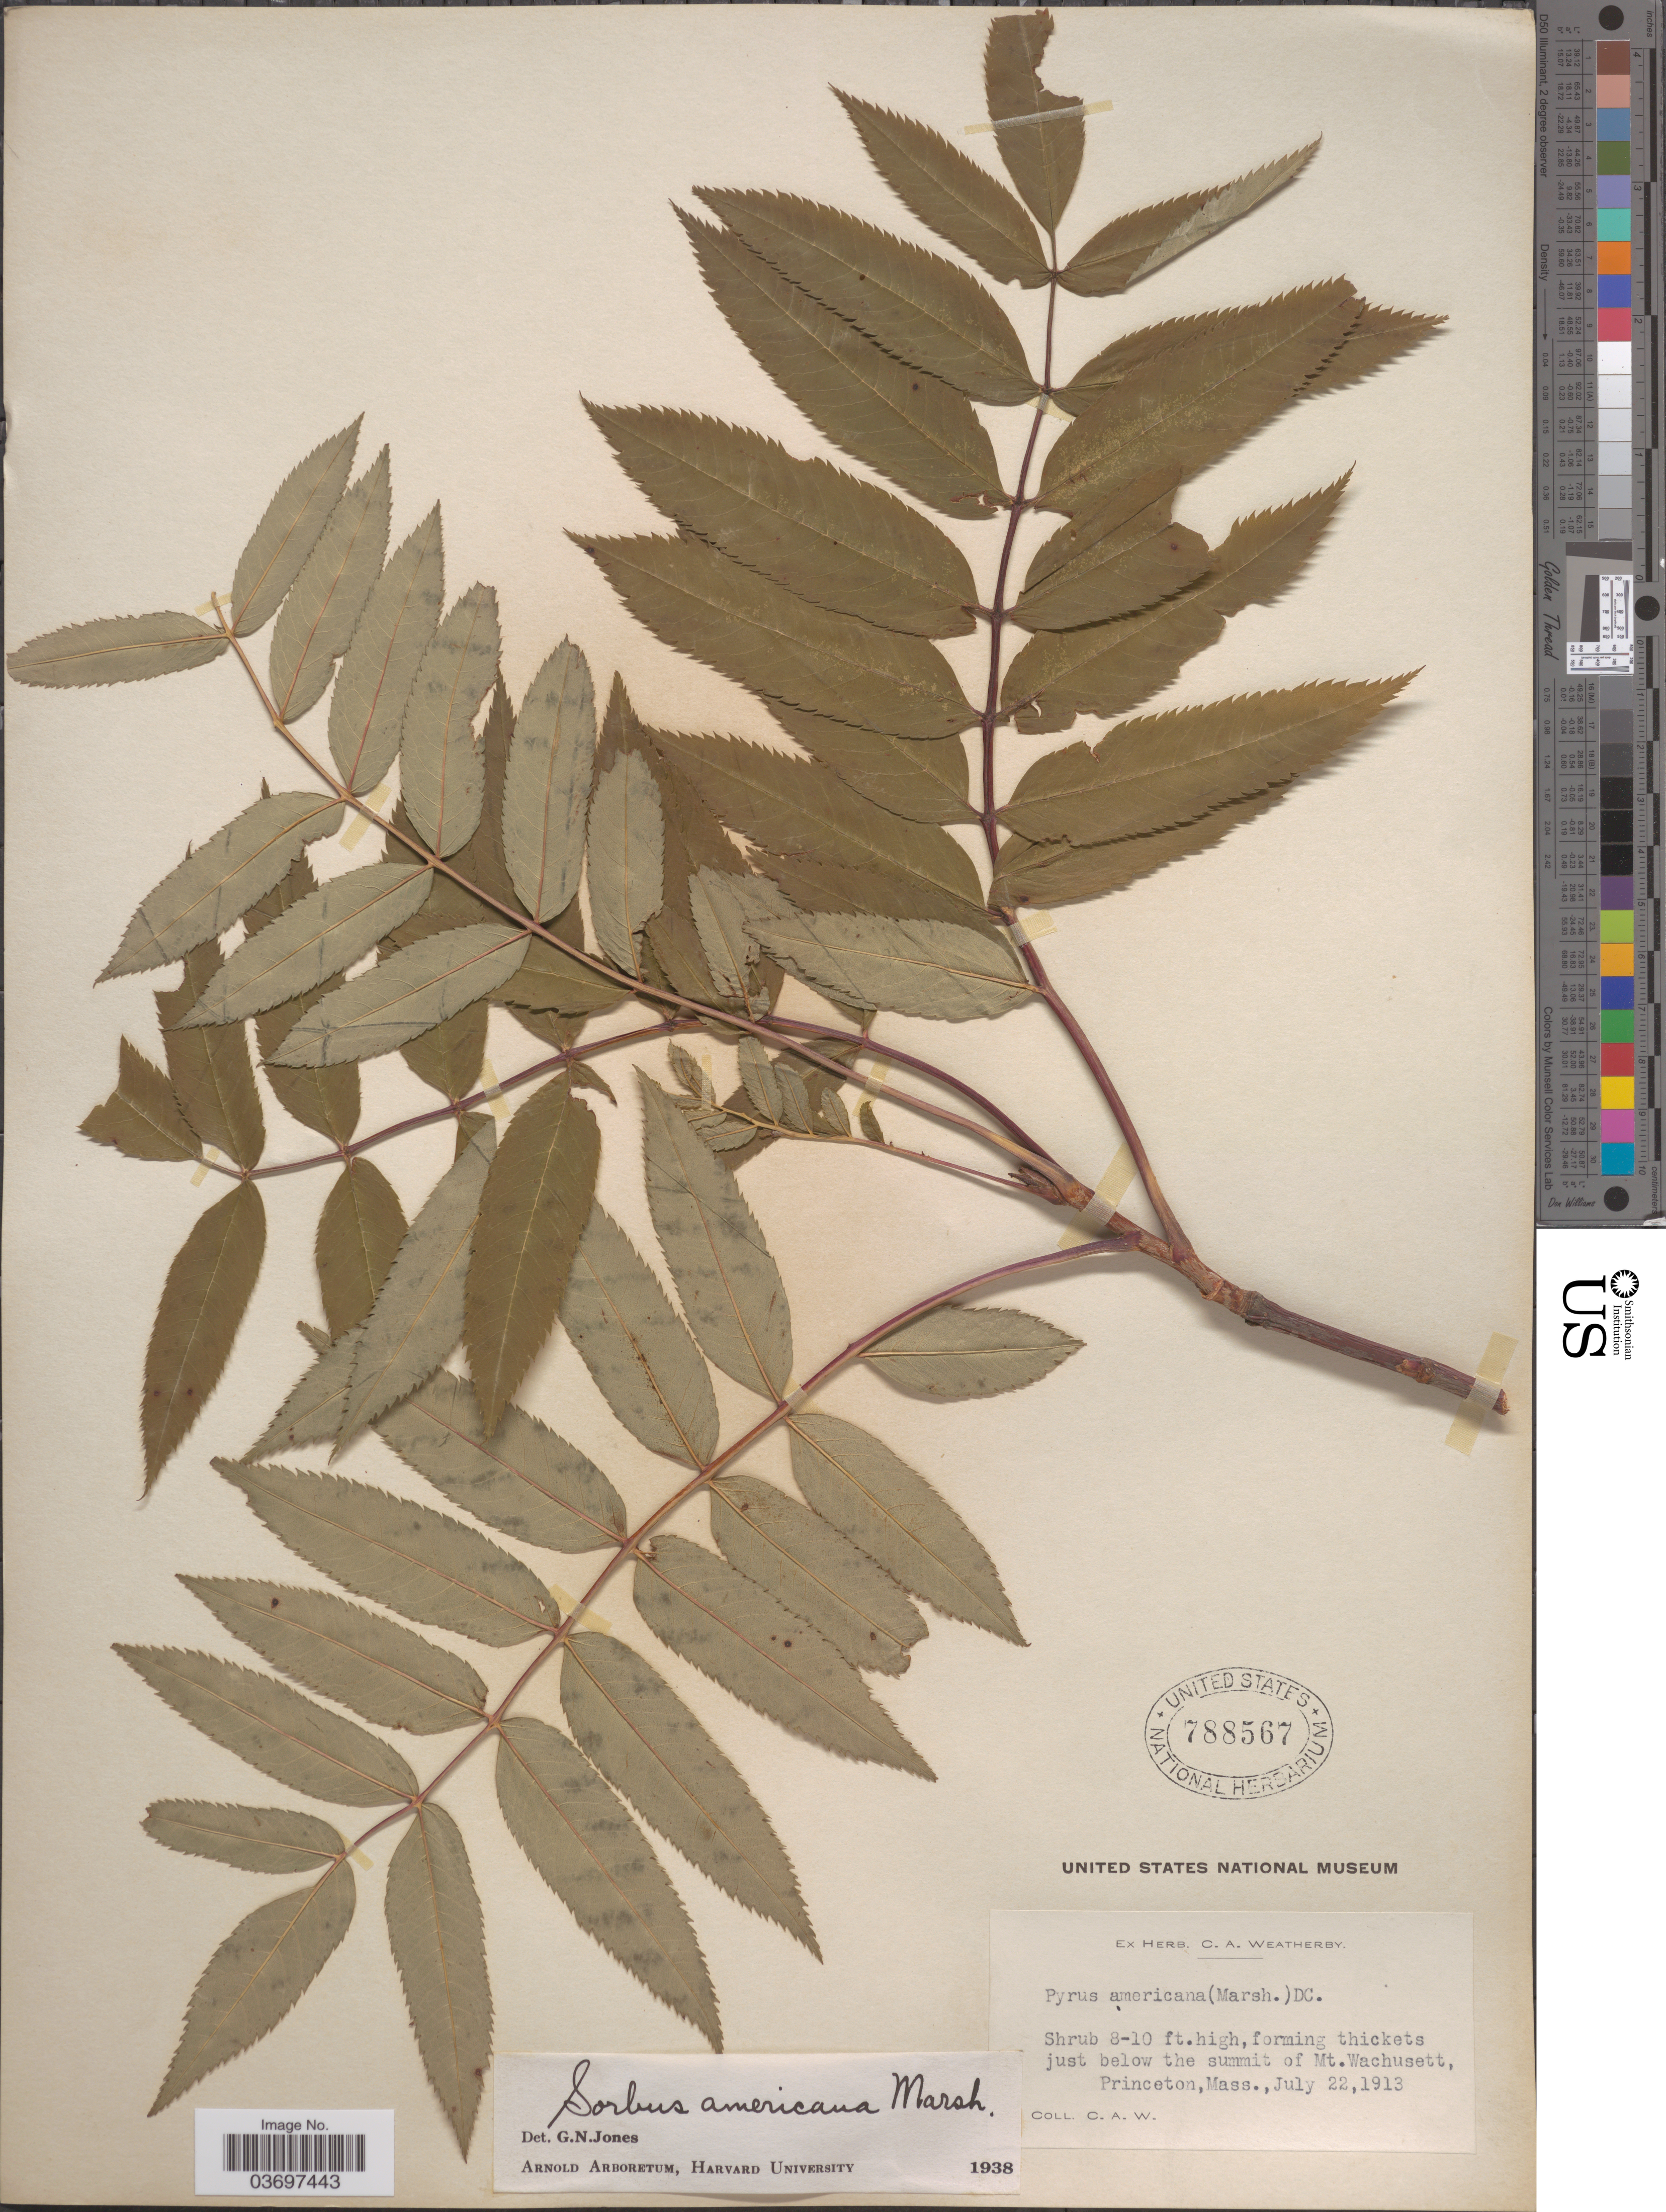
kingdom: Plantae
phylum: Tracheophyta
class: Magnoliopsida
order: Rosales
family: Rosaceae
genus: Sorbus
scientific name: Sorbus americana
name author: Marshall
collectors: C. A. Weatherby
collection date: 1913-07-22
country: United States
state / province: Massachusetts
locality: Just below the summit of Mt. Wachusett, Princeton.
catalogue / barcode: US 788567